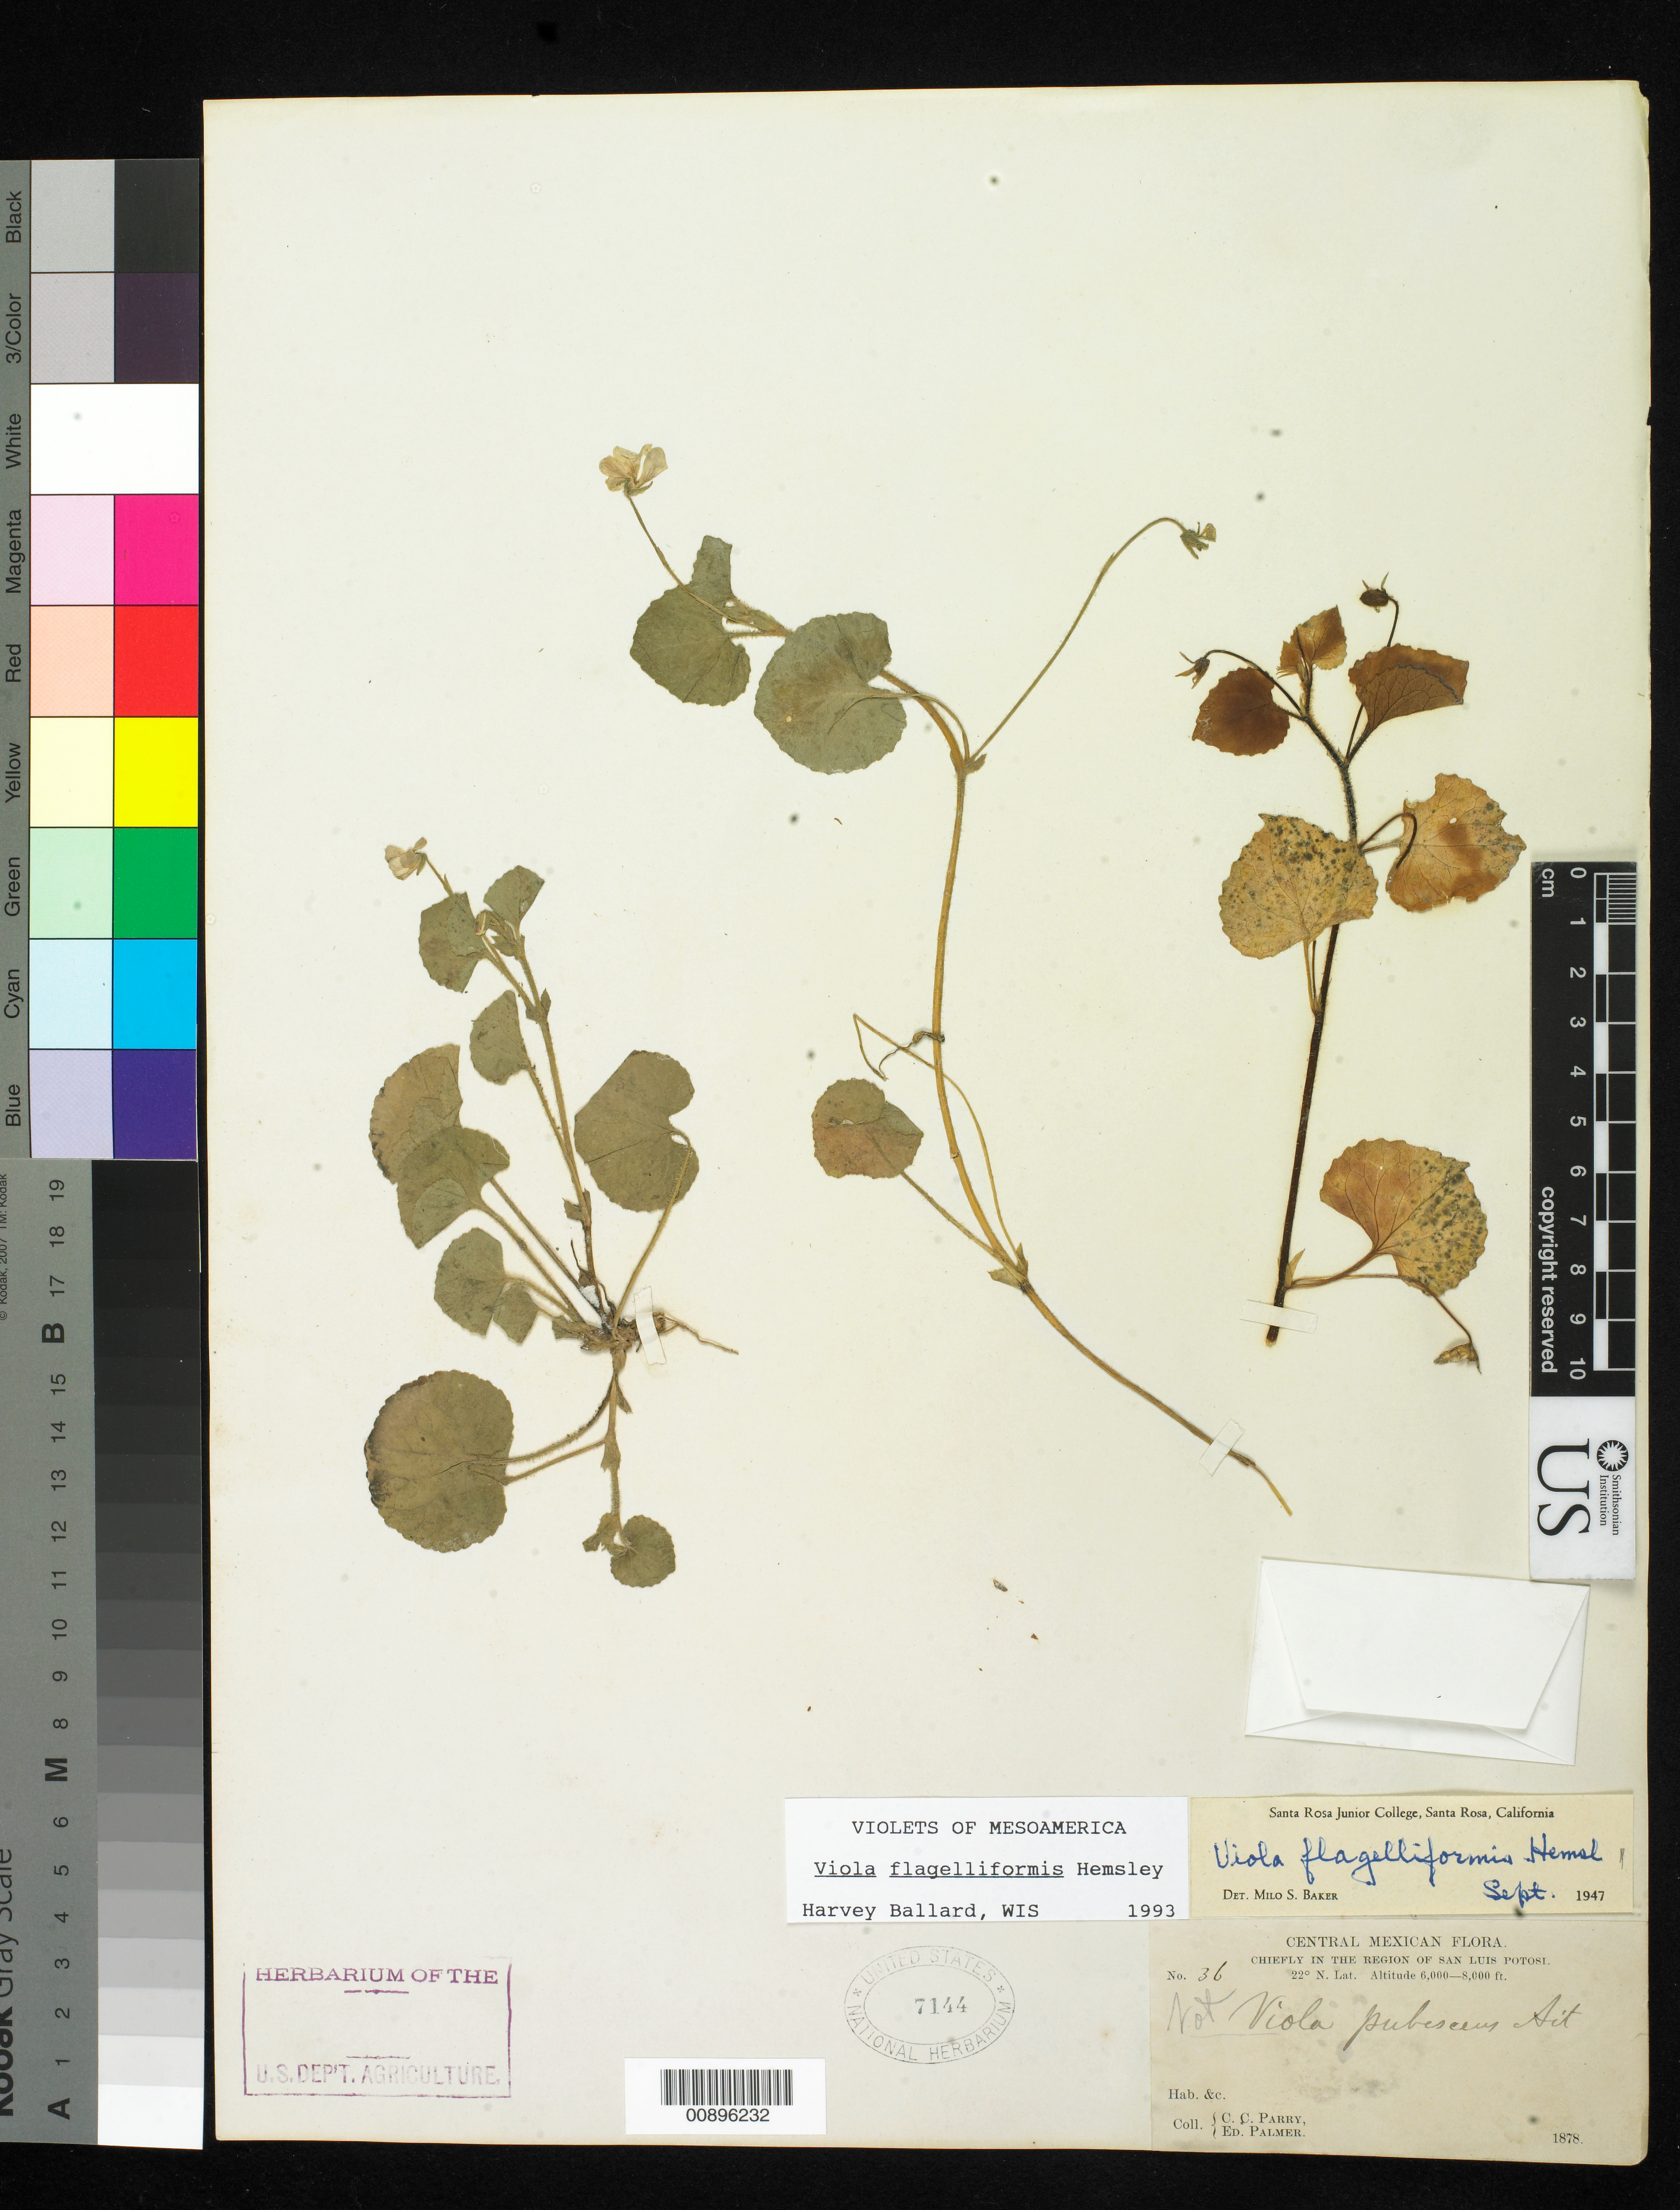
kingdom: Plantae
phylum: Tracheophyta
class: Magnoliopsida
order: Malpighiales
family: Violaceae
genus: Viola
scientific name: Viola flagelliformis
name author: Hemsl.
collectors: C. C. Parry & E. Palmer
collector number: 36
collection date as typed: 1878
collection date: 1878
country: Mexico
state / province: San Luis Potosí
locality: Chiefly in the region of San Luis Potosí.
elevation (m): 1829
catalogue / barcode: US 7144